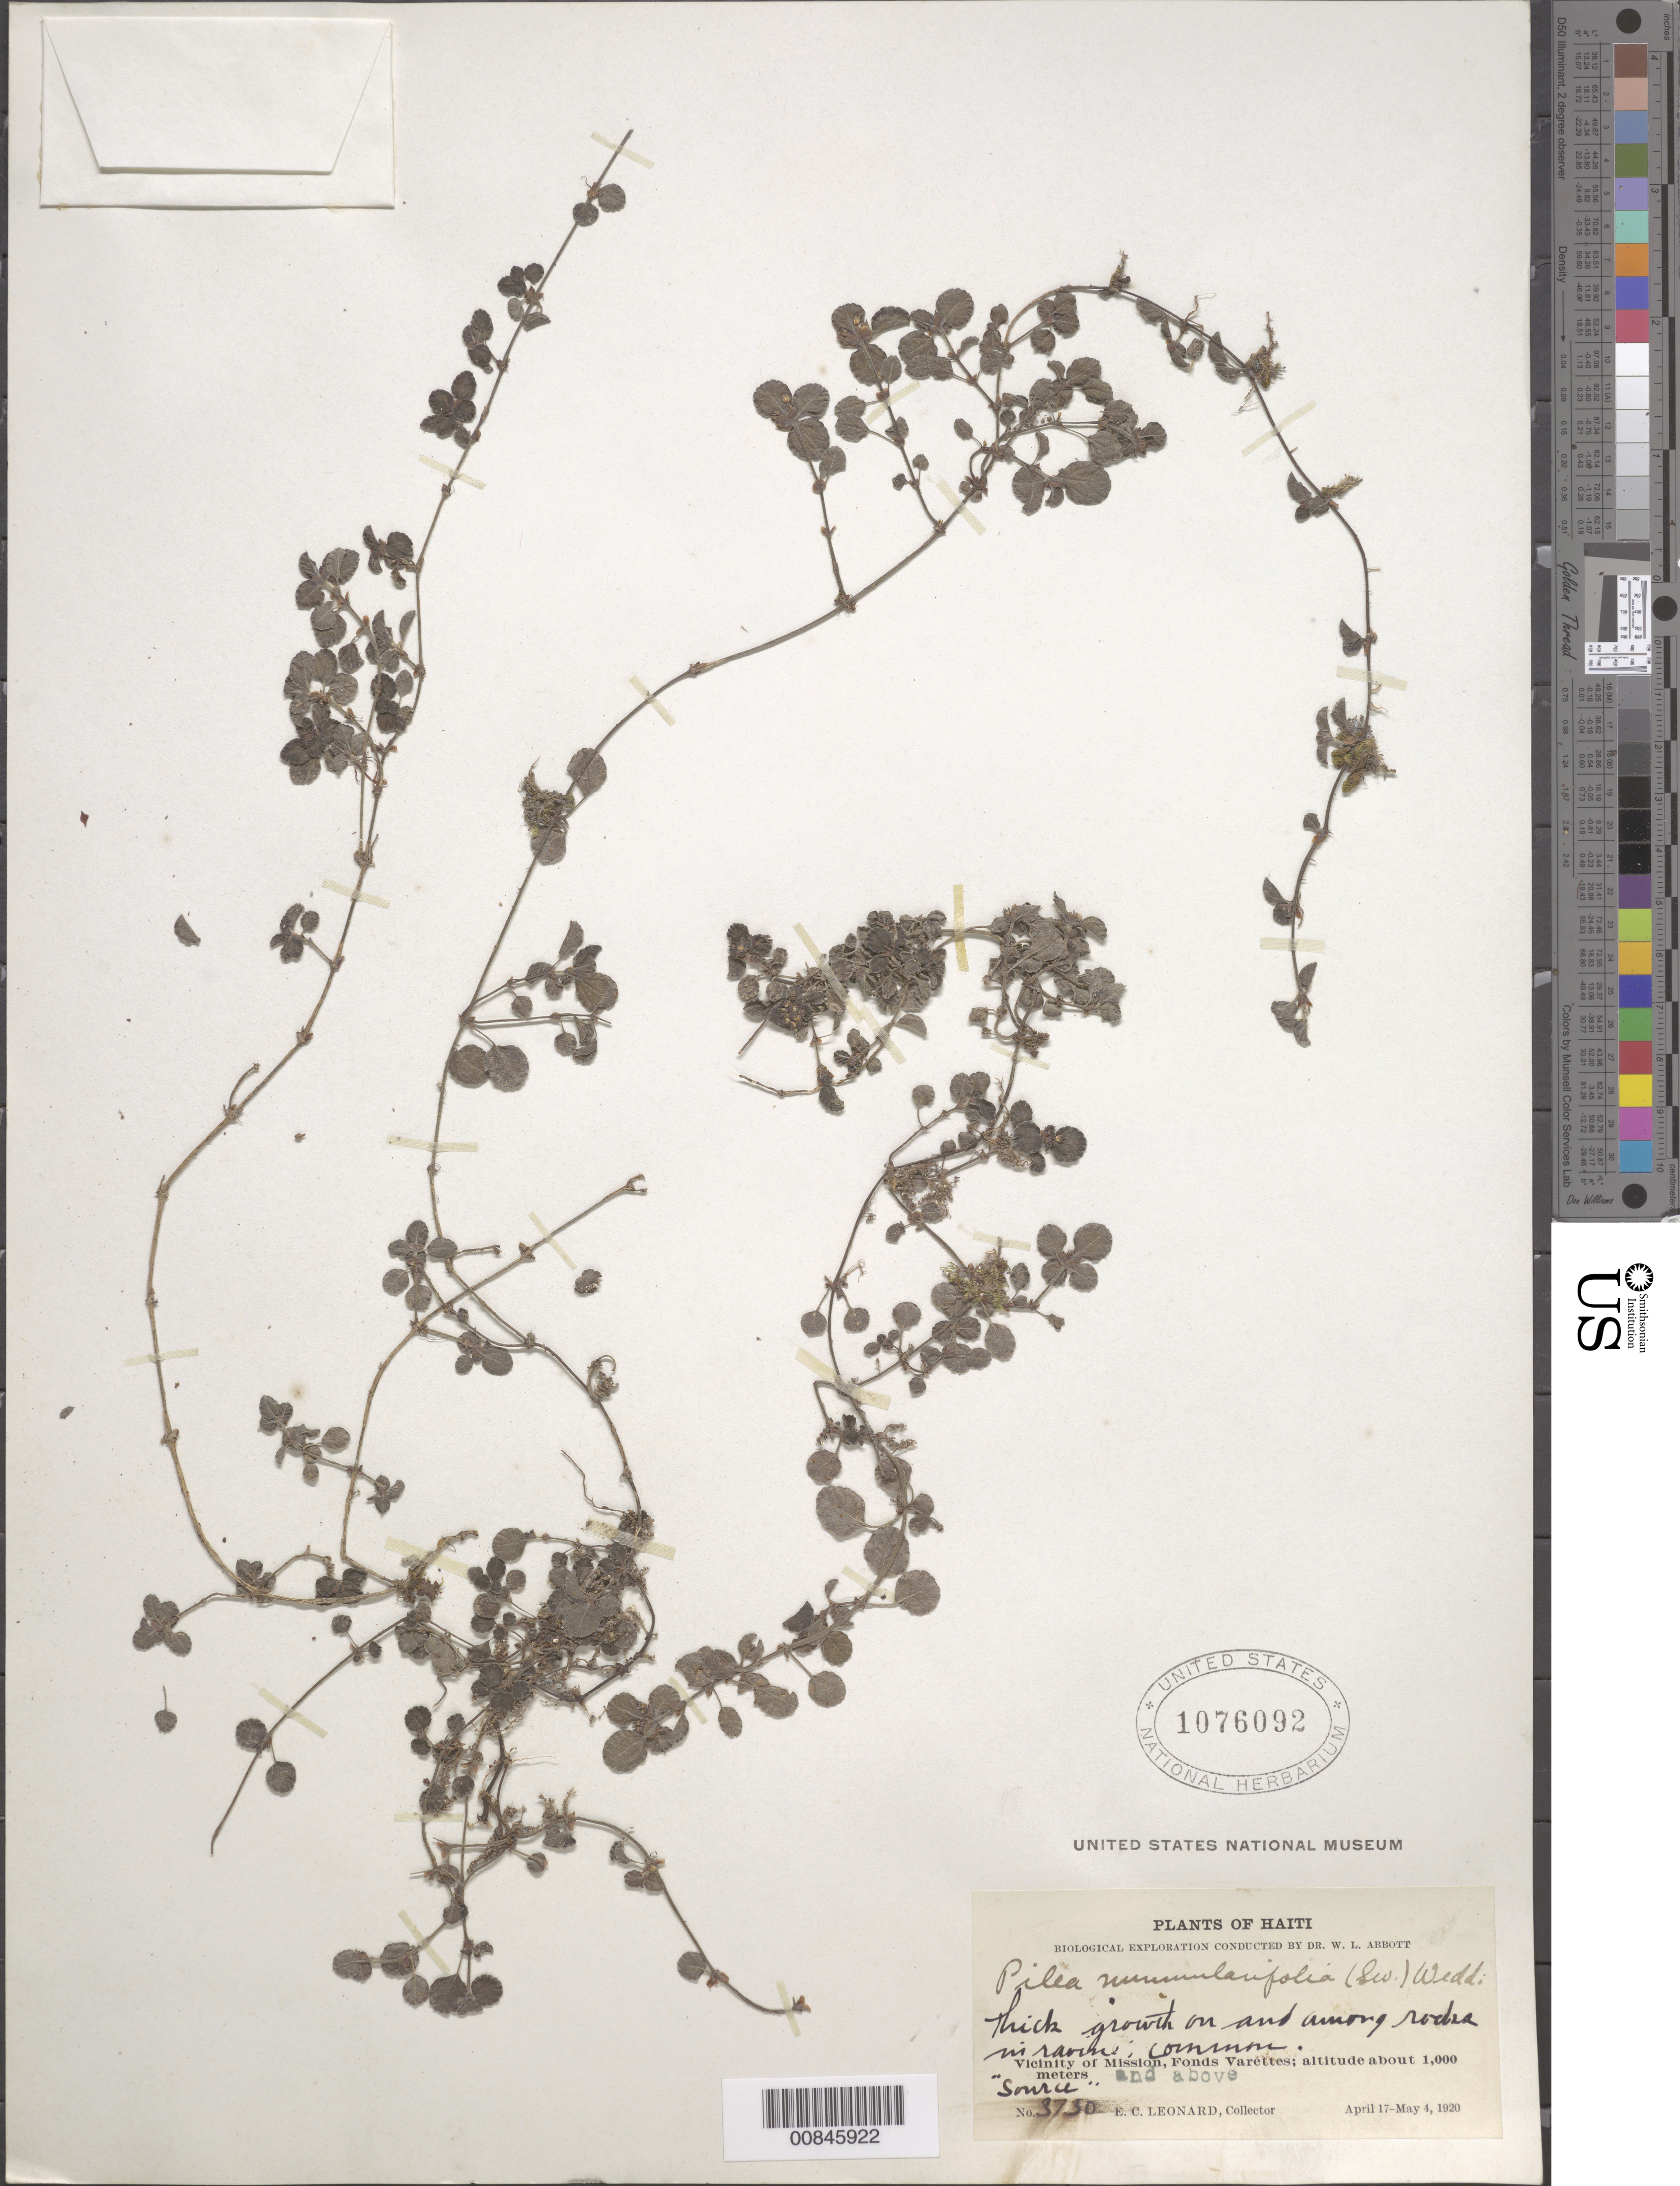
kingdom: Plantae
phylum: Tracheophyta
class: Magnoliopsida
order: Rosales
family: Urticaceae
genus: Pilea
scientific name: Pilea nummularifolia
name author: (Sw.) Wedd.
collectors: E. C. Leonard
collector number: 3730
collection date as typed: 17 Apr 1920 to 04 May 1920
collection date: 1920-04-17/1920-05-04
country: Haiti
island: Hispaniola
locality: "Source". Vicinity of Mission, Fonds Varettes.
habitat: On and among rocks in ravine.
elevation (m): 1000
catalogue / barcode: US 1076092